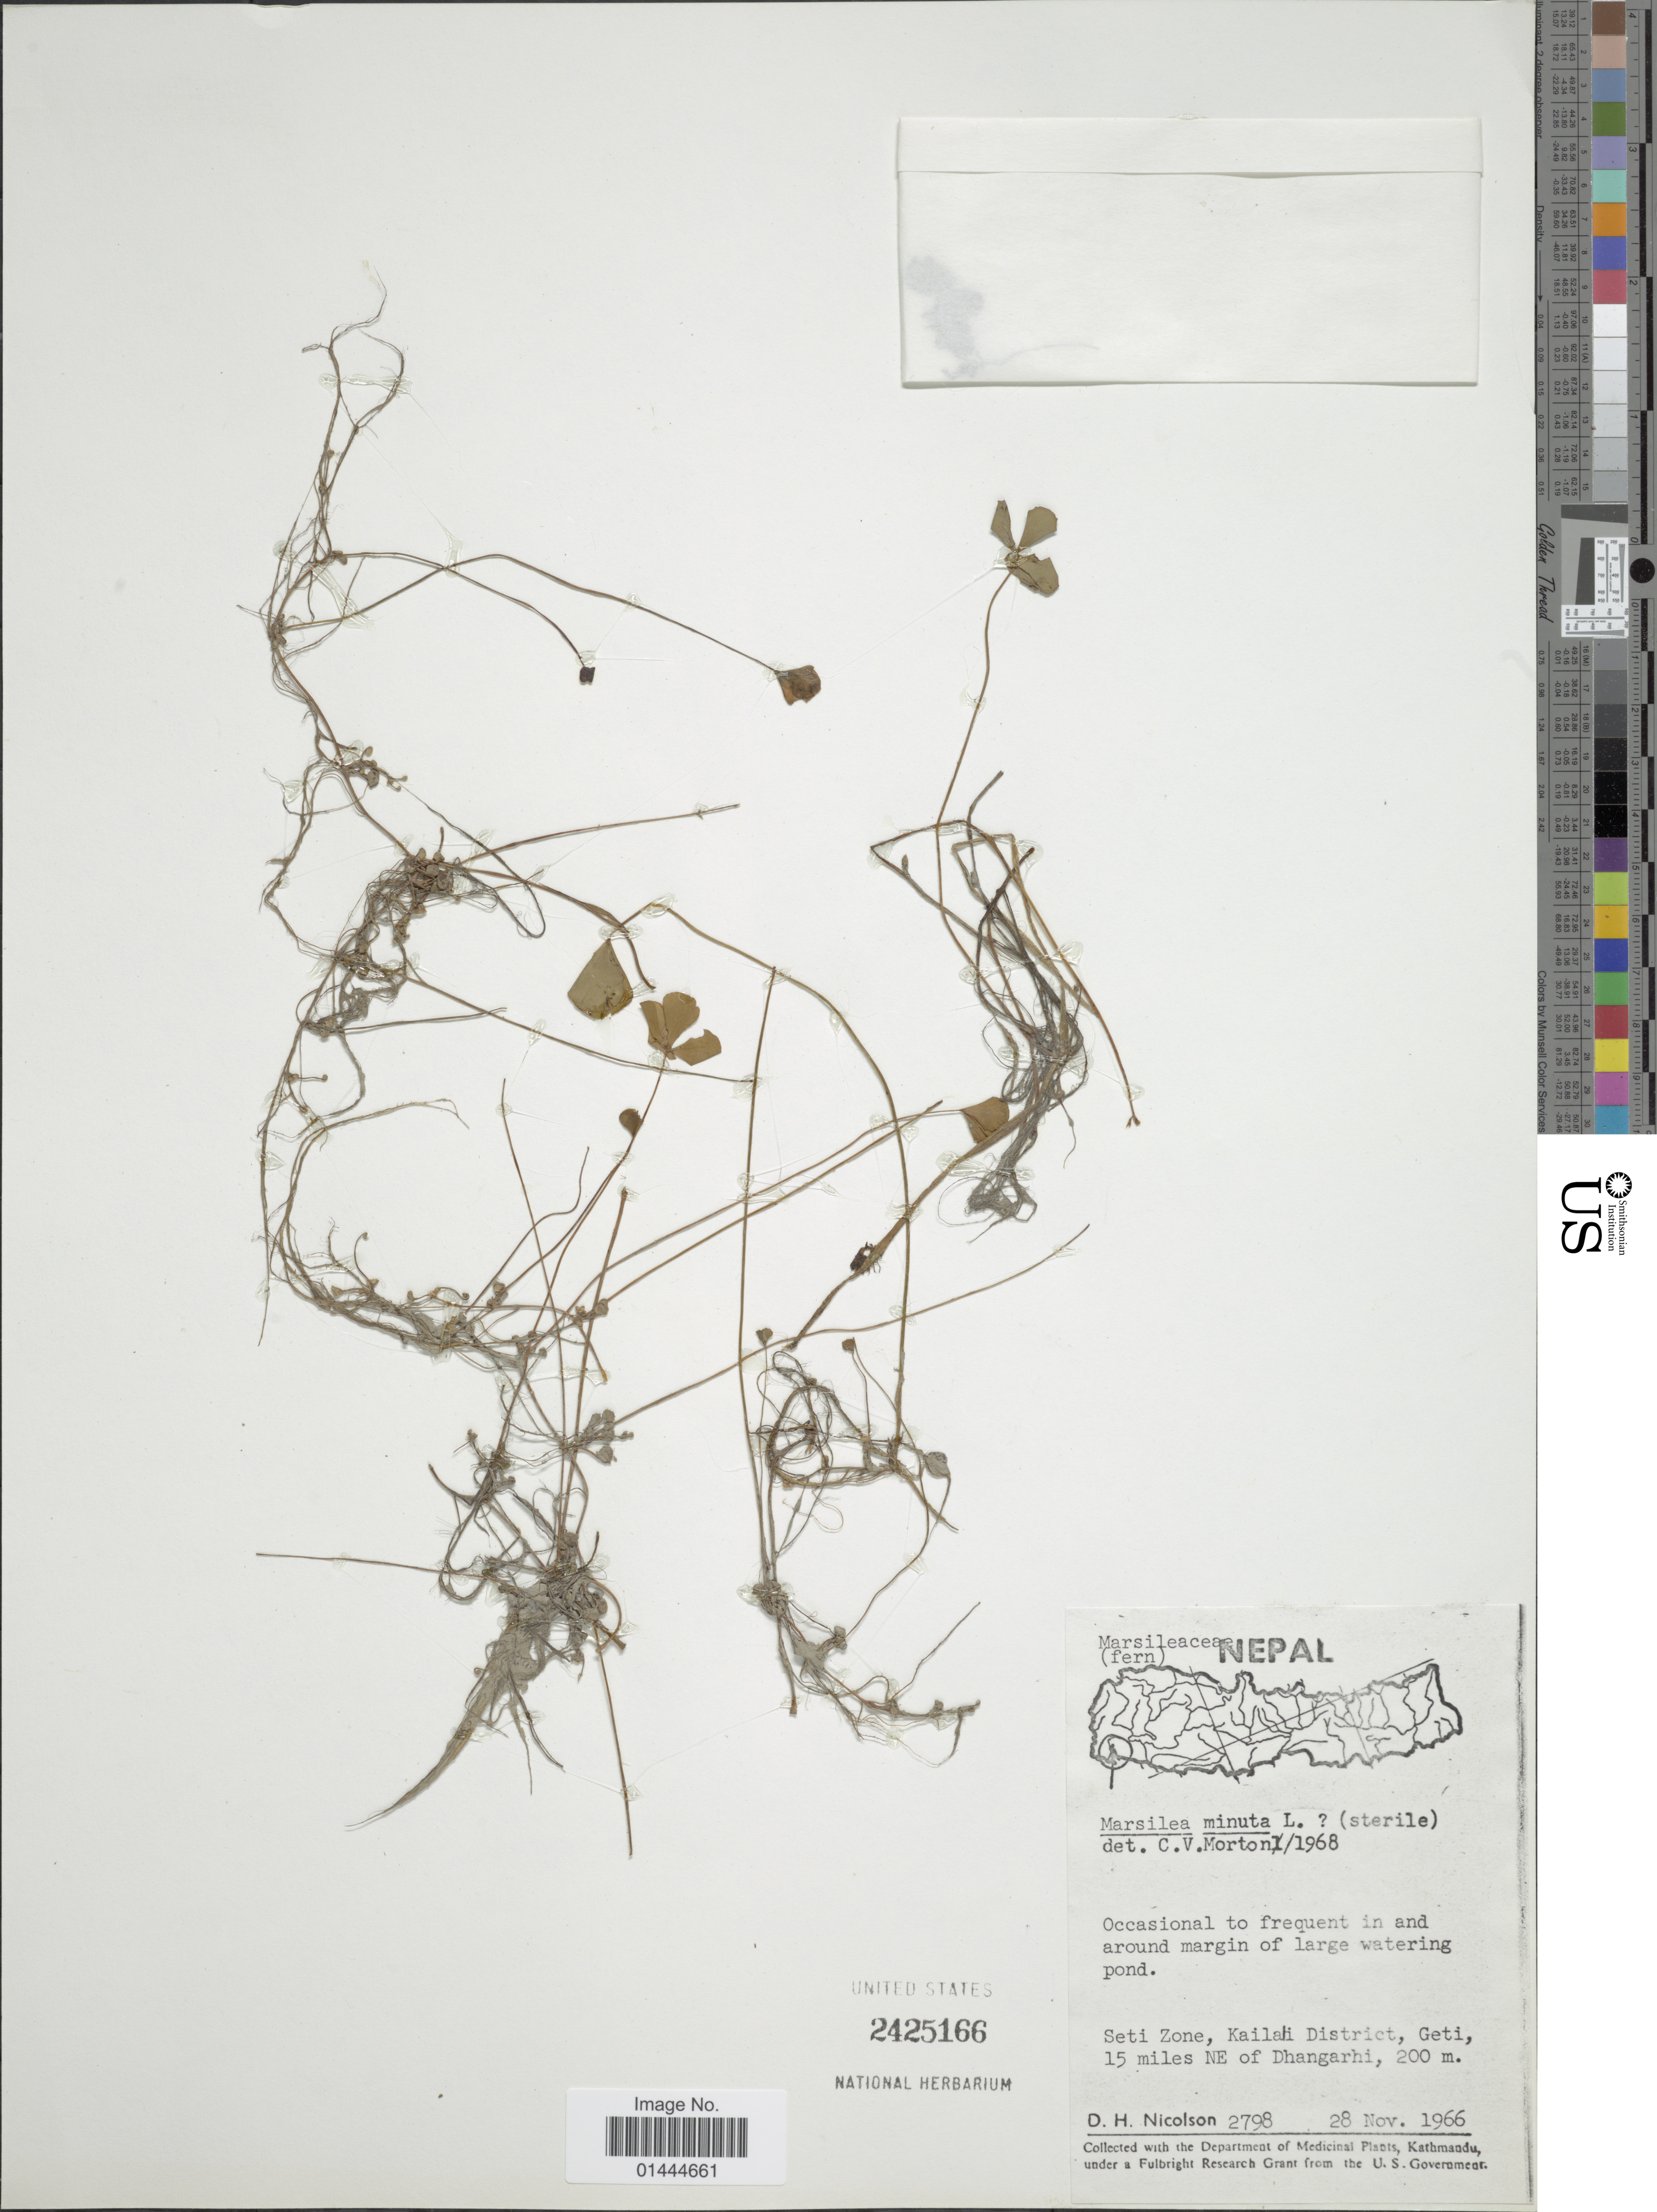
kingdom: Plantae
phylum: Tracheophyta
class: Polypodiopsida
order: Salviniales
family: Marsileaceae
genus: Marsilea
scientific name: Marsilea minuta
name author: L.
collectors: D. H. Nicolson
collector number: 2798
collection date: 1966-11-28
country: Nepal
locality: Seti Zone, Kailali District, Geti, 15 miles NE of Dhangarhi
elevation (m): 200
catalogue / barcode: US 2425166